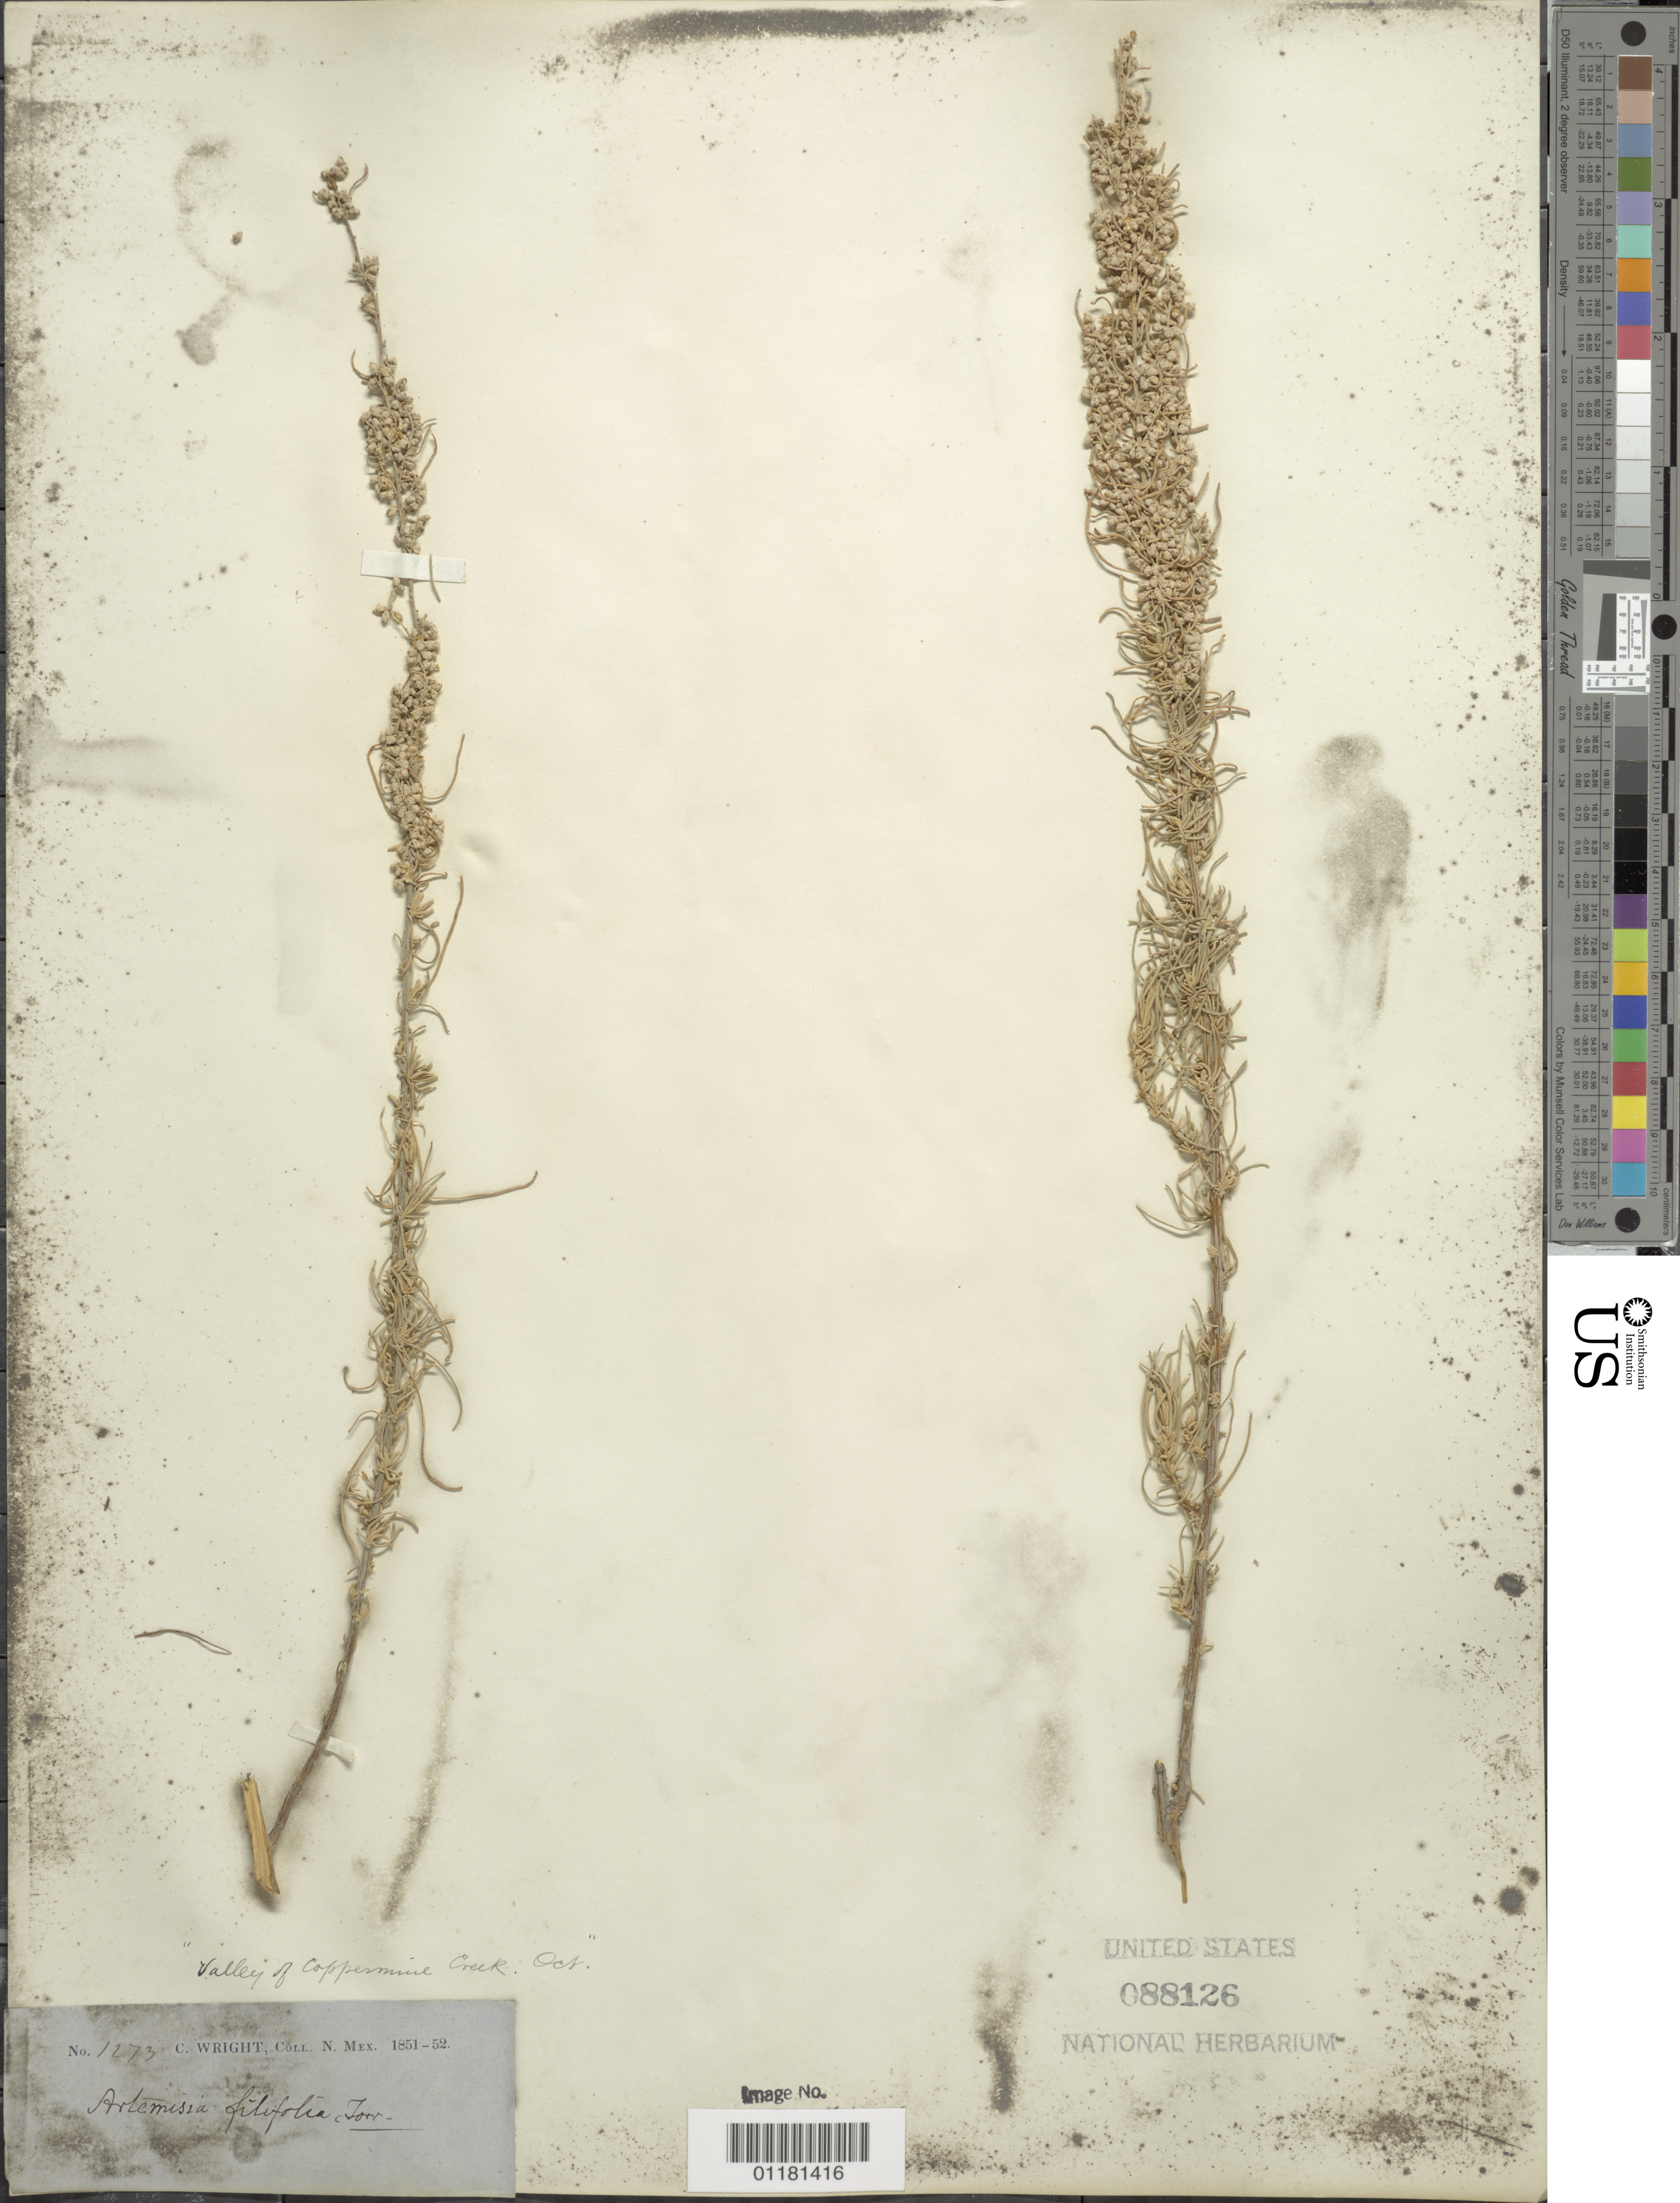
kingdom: Plantae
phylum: Tracheophyta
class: Magnoliopsida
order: Asterales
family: Asteraceae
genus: Artemisia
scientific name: Artemisia filifolia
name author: Torr.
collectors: C. Wright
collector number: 1273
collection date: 1851/1852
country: United States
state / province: New Mexico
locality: Valley of Coppermine Creek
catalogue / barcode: US 88126